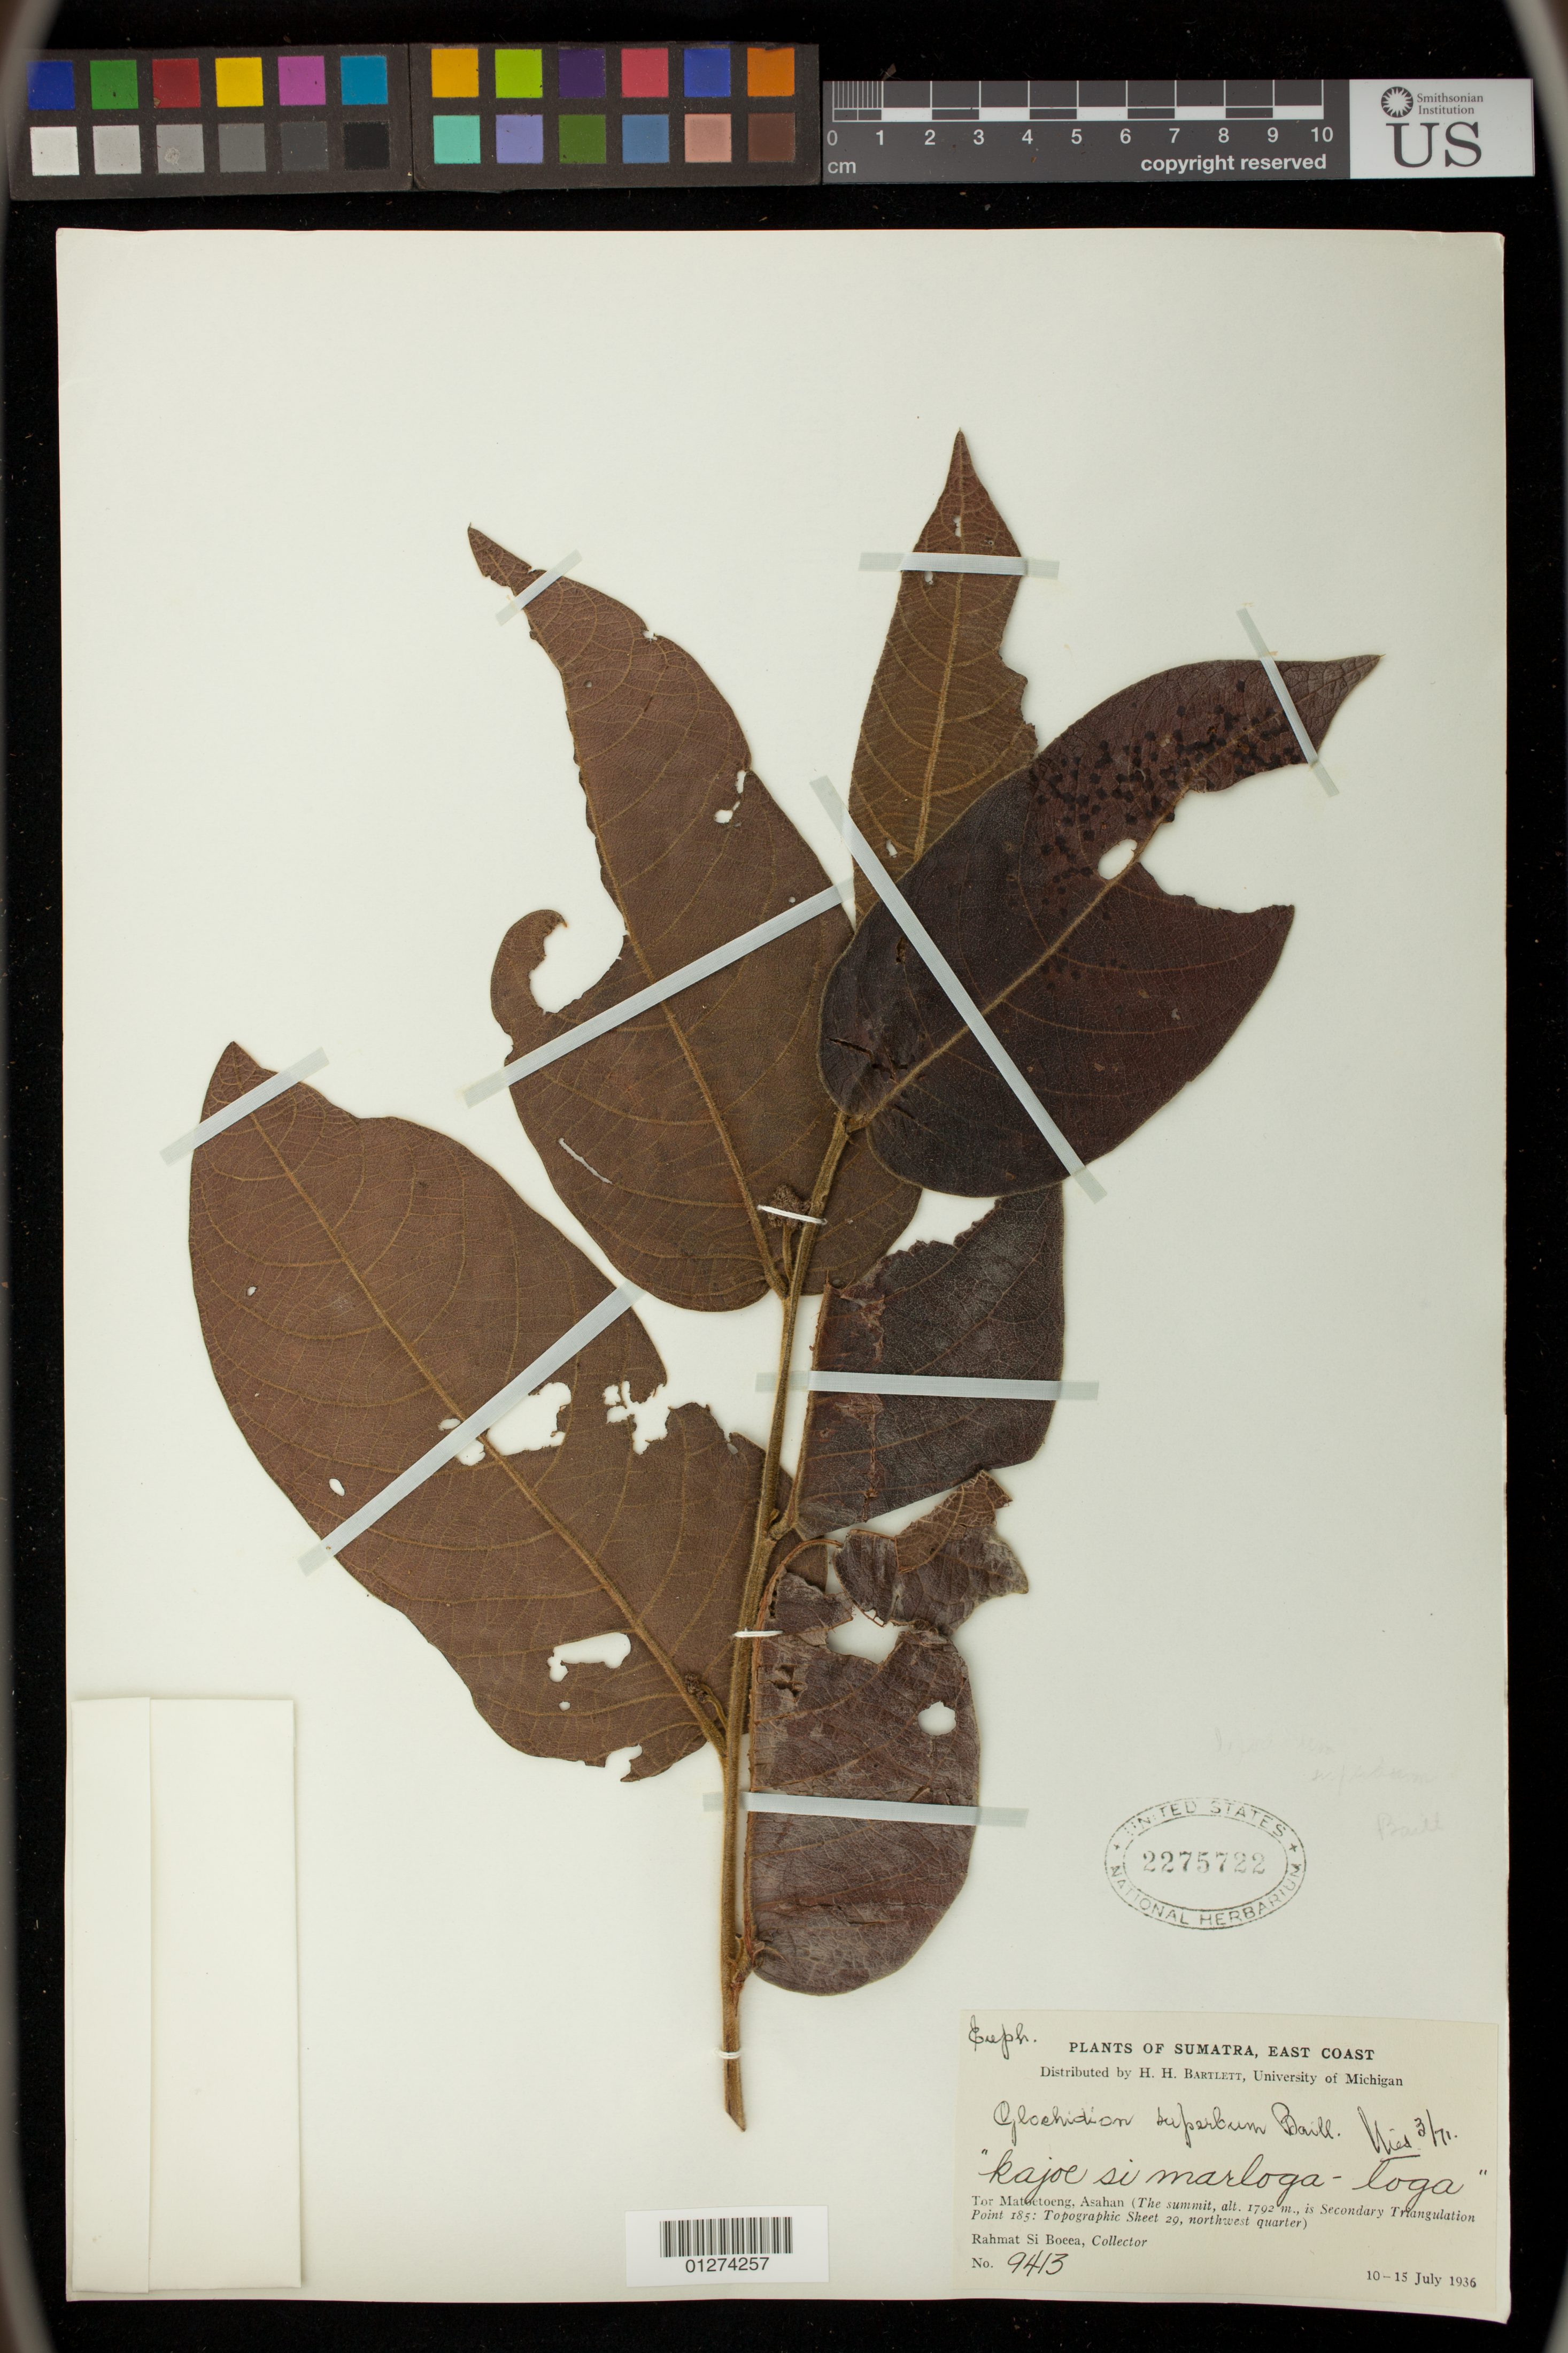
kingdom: Plantae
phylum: Tracheophyta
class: Magnoliopsida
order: Malpighiales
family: Phyllanthaceae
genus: Glochidion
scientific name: Glochidion superbum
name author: Baill.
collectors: Rahmat Si Boeea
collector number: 9413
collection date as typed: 10 Jul 1936 to 15 Jul 1936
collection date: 1936-07-10/1936-07-15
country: Indonesia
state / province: Sumatra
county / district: Sumatera Utara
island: Sumatra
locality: Tor Matoetoeng, Asahan.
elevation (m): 1792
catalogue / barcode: US 2275722